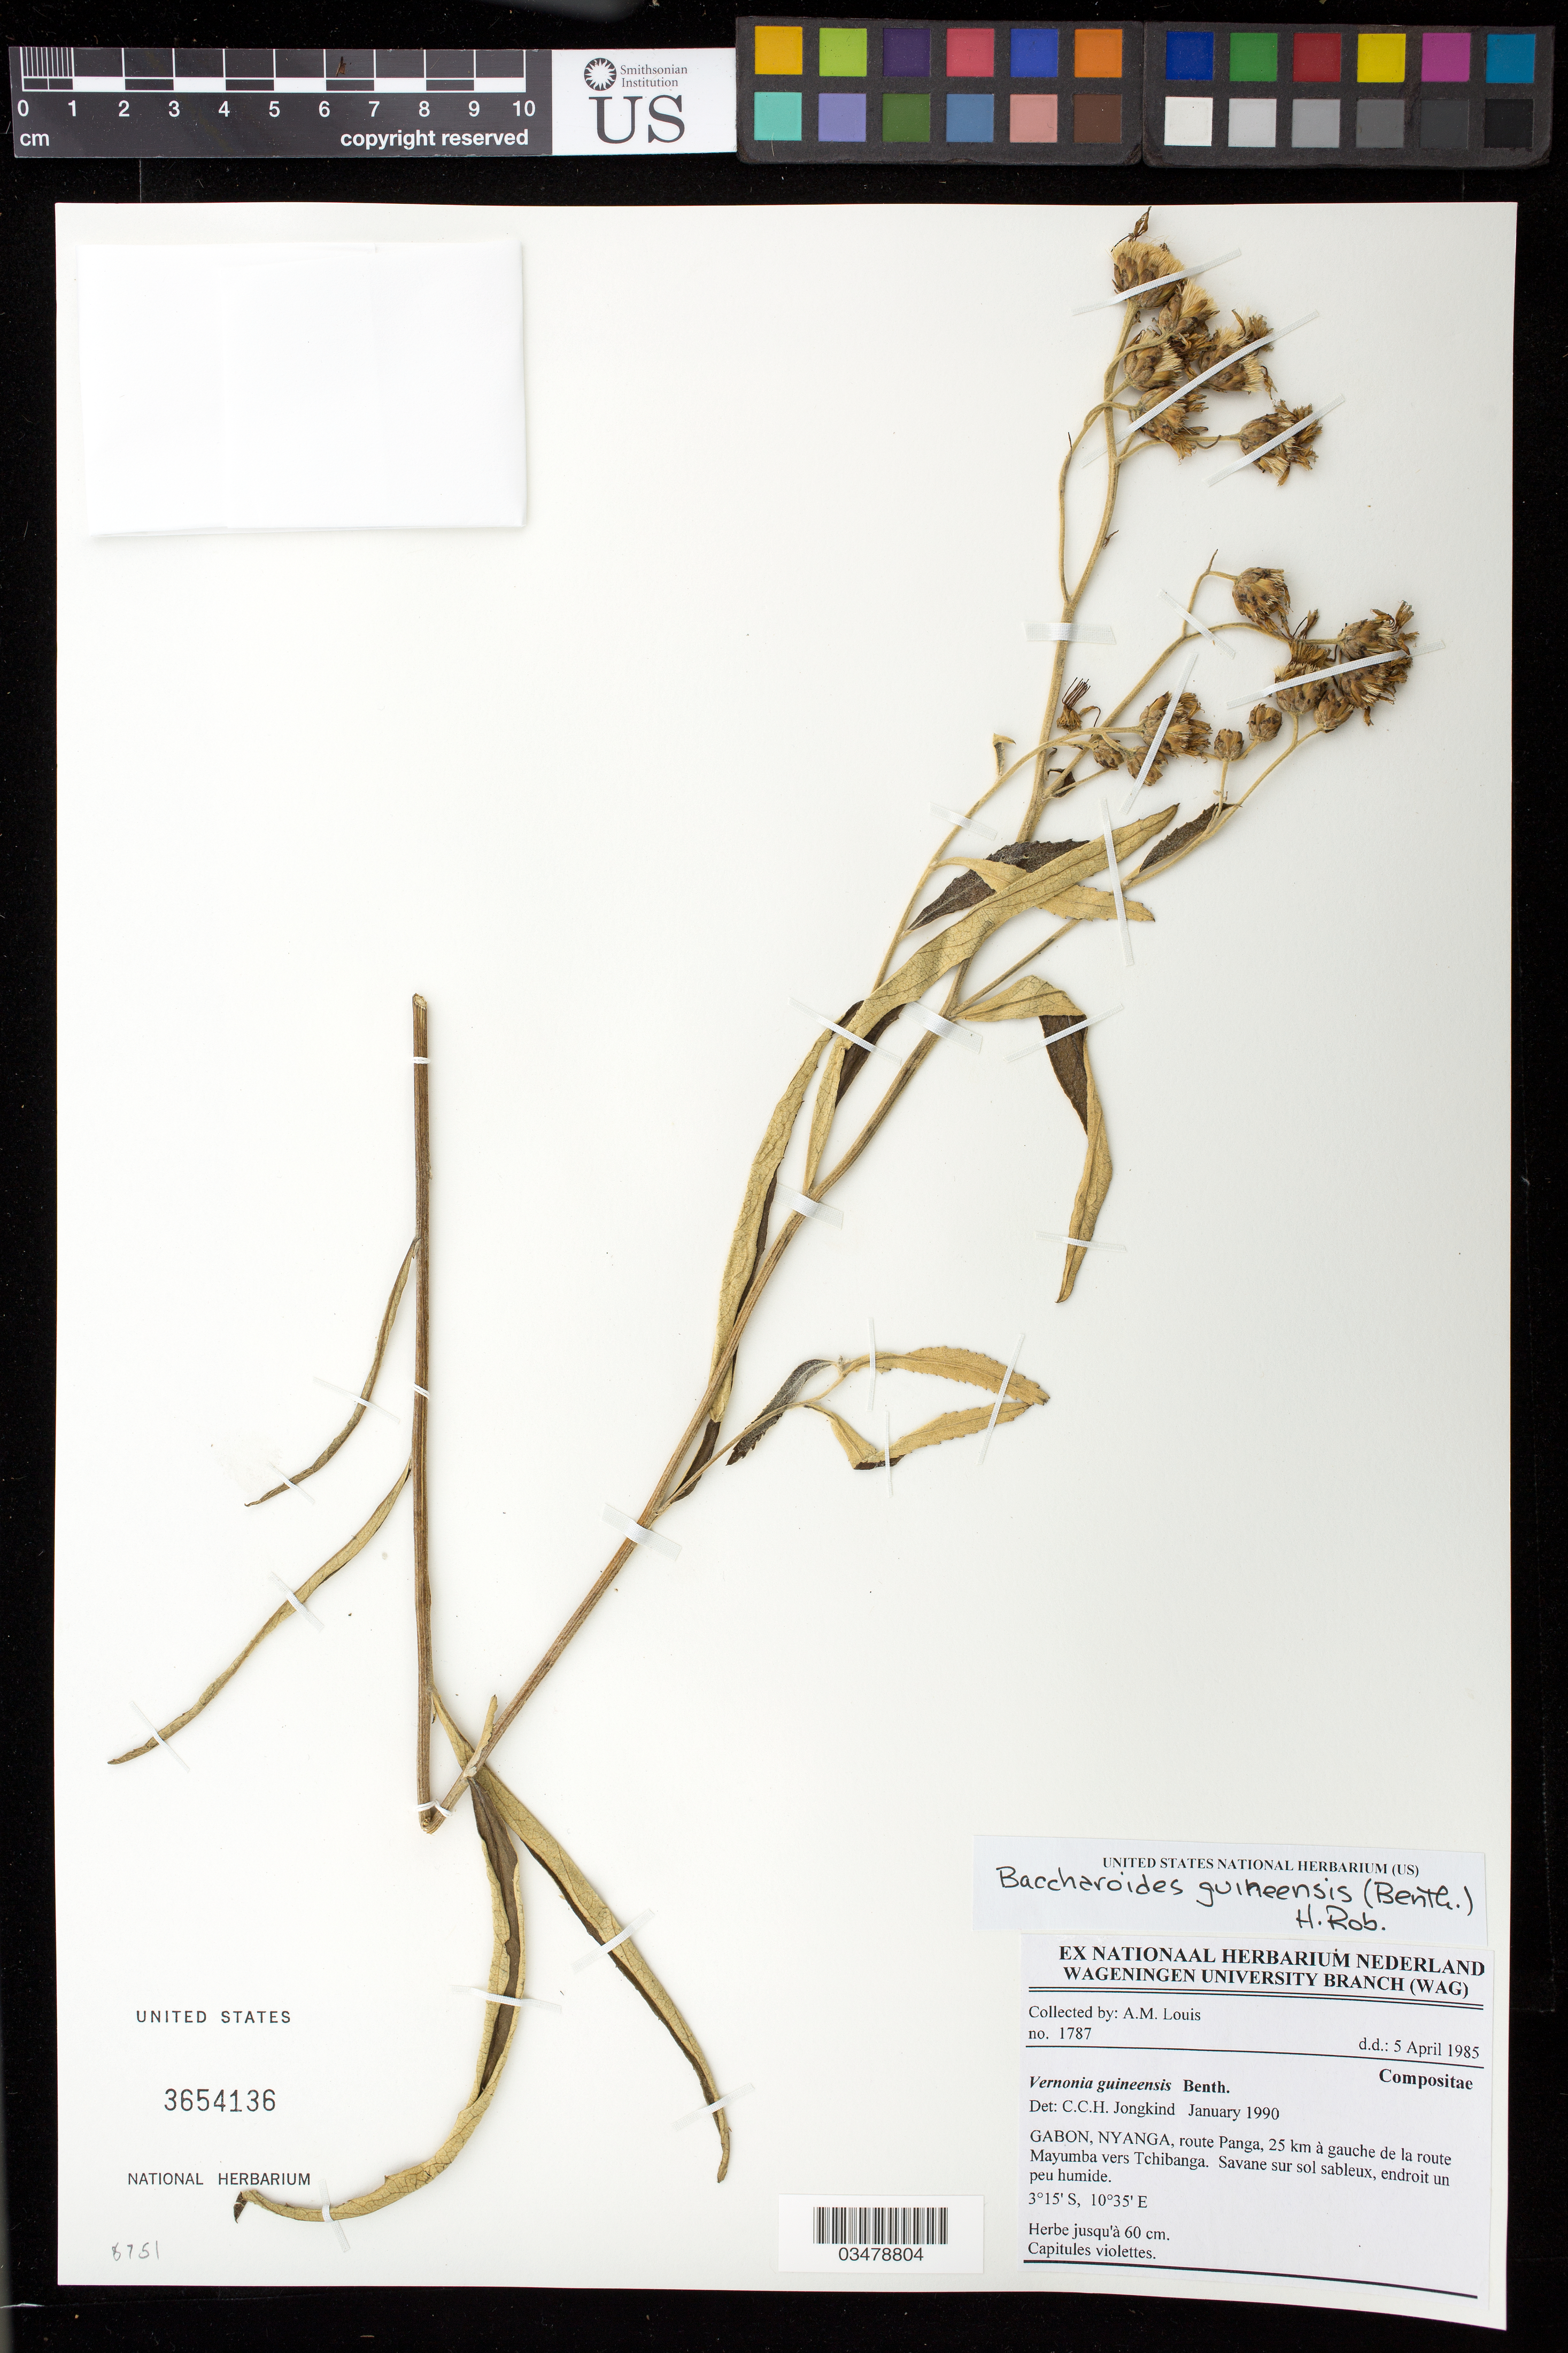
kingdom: Plantae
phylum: Tracheophyta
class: Magnoliopsida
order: Asterales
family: Asteraceae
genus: Baccharoides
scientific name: Baccharoides guineensis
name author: (Benth. in Benth. & Hook. f.) H. Rob.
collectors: A. Louis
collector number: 1787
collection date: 1985-04-05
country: Gabon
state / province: Nyanga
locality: Route Panga, 25 km a gauche de la route Mayumba vers Tchibanga.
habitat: Savane sur sol sableux, endroit un peu humide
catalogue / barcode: US 3654136